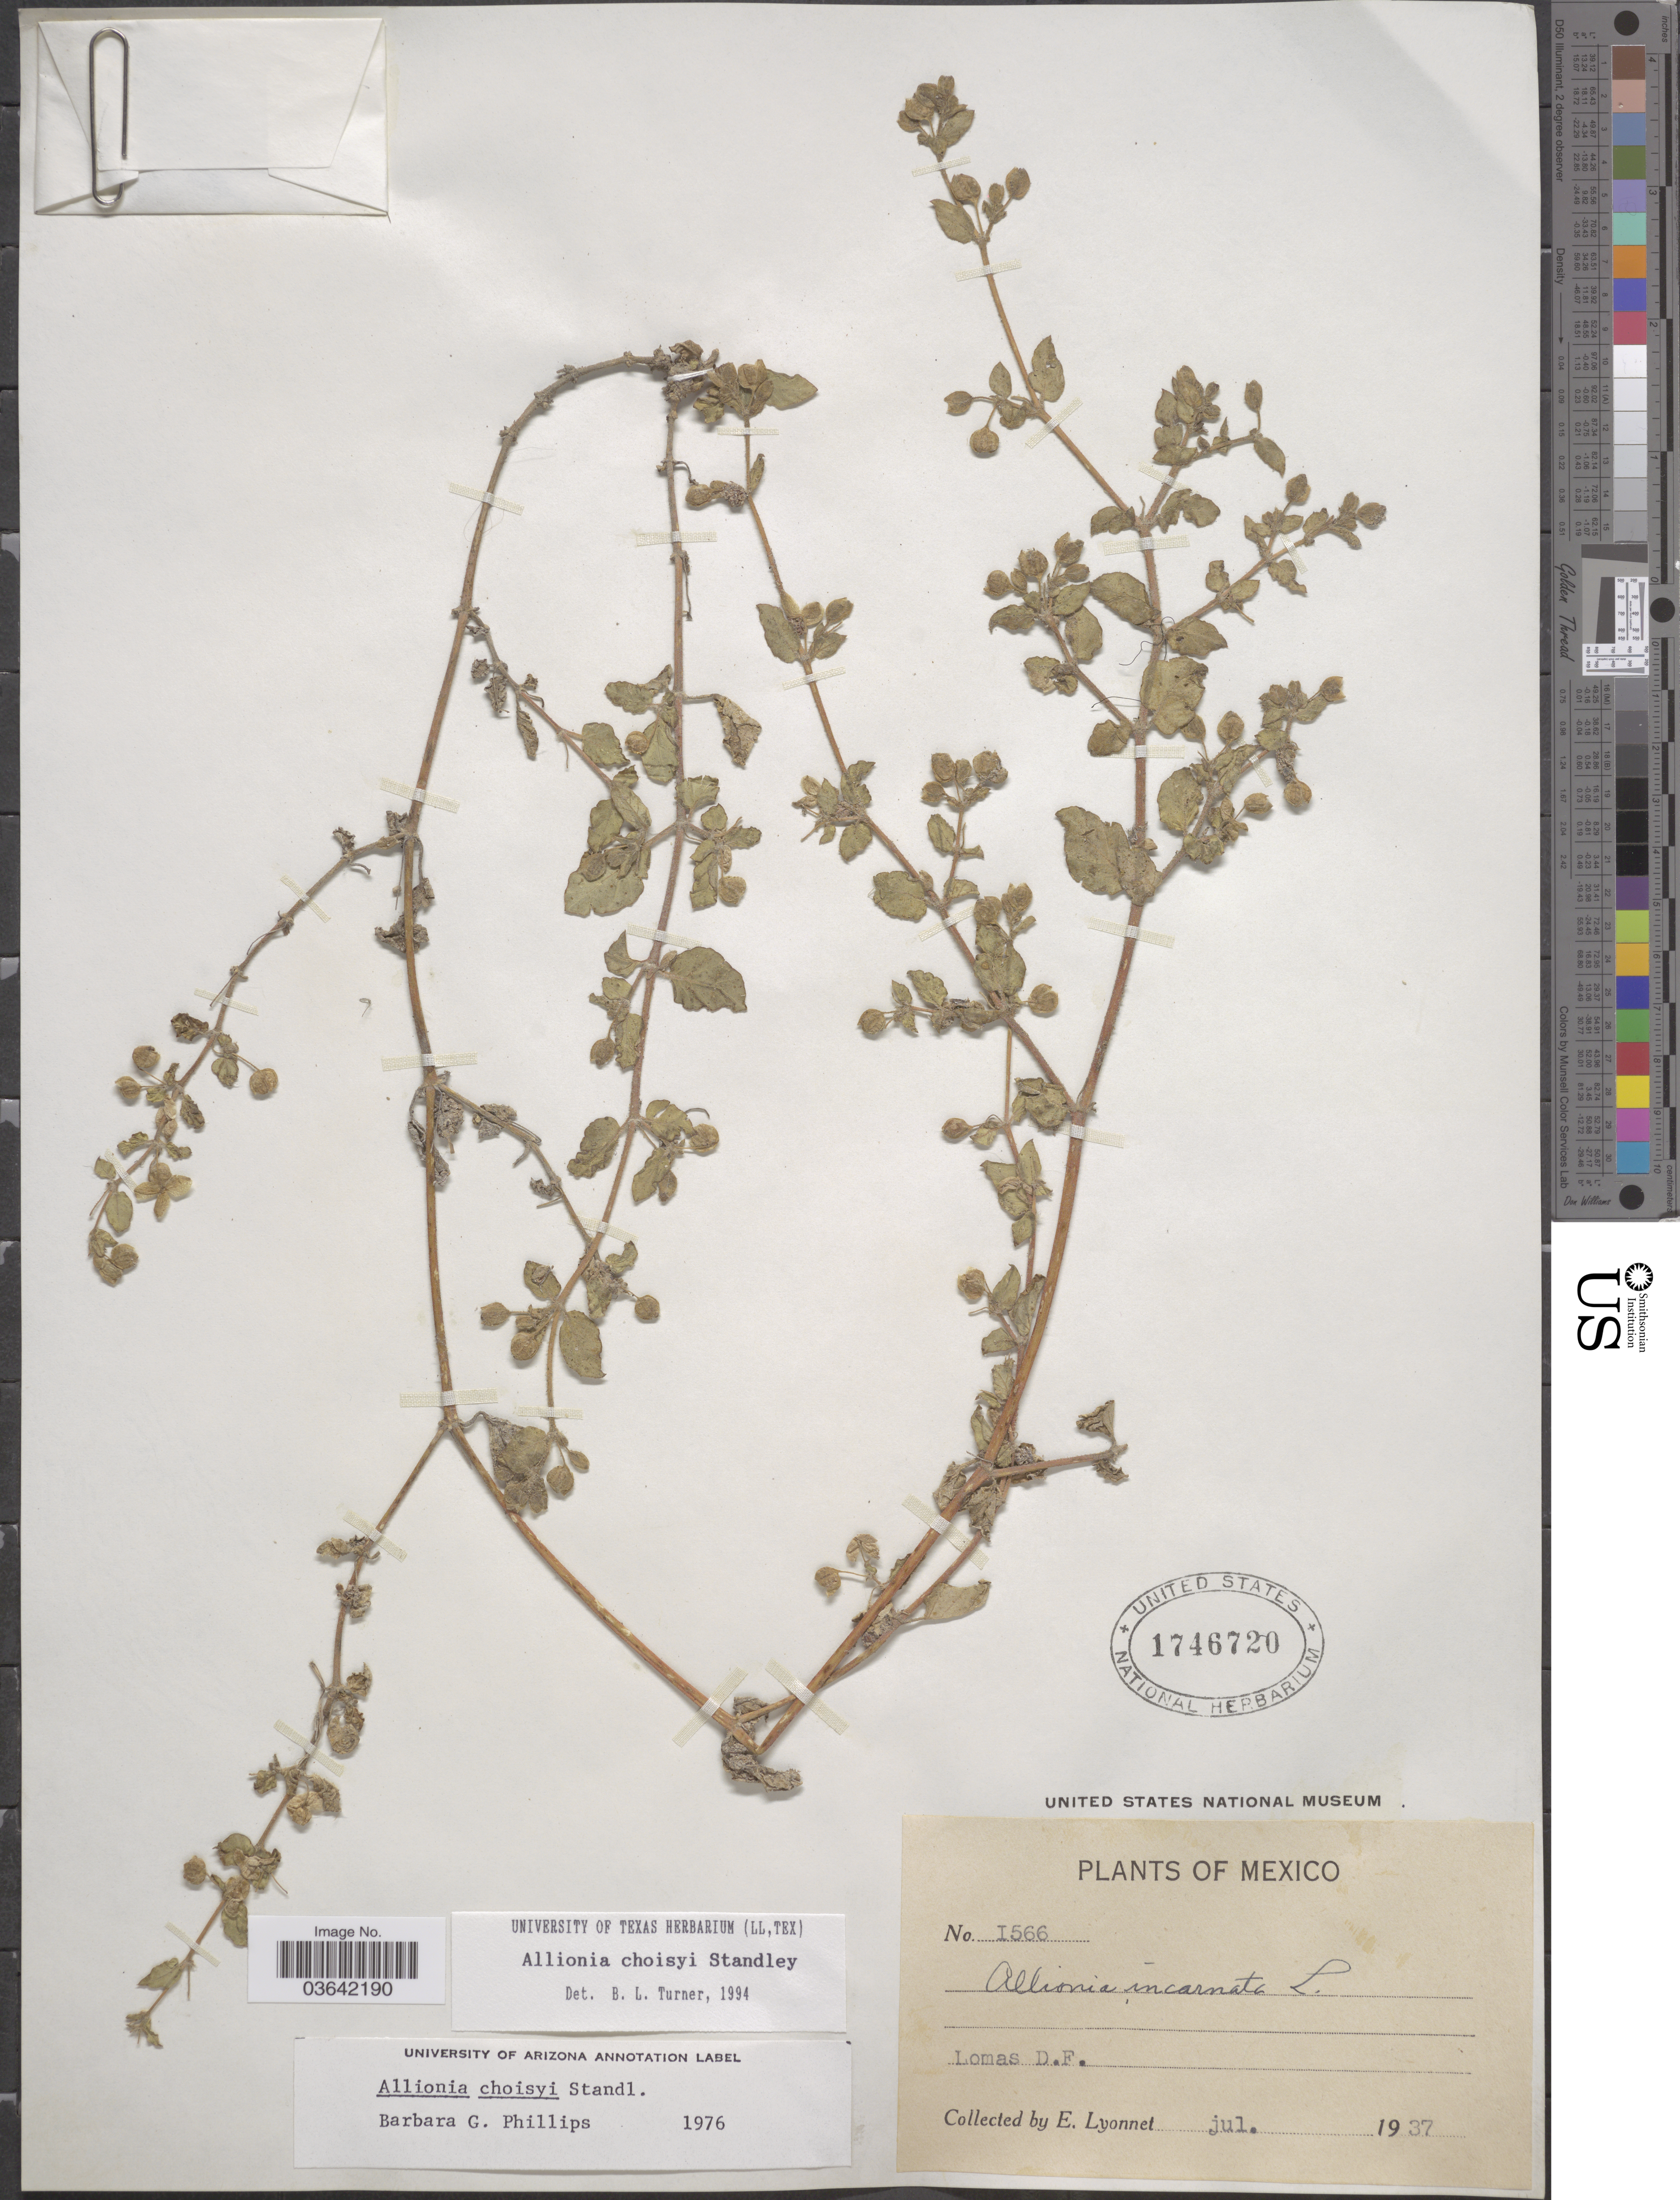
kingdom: Plantae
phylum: Tracheophyta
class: Magnoliopsida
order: Caryophyllales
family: Nyctaginaceae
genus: Allionia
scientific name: Allionia choisyi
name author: Standl.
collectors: E. Lyonnet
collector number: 1566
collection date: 1937-07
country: Mexico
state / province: Distrito Federal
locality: Lomas.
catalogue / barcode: US 1746720